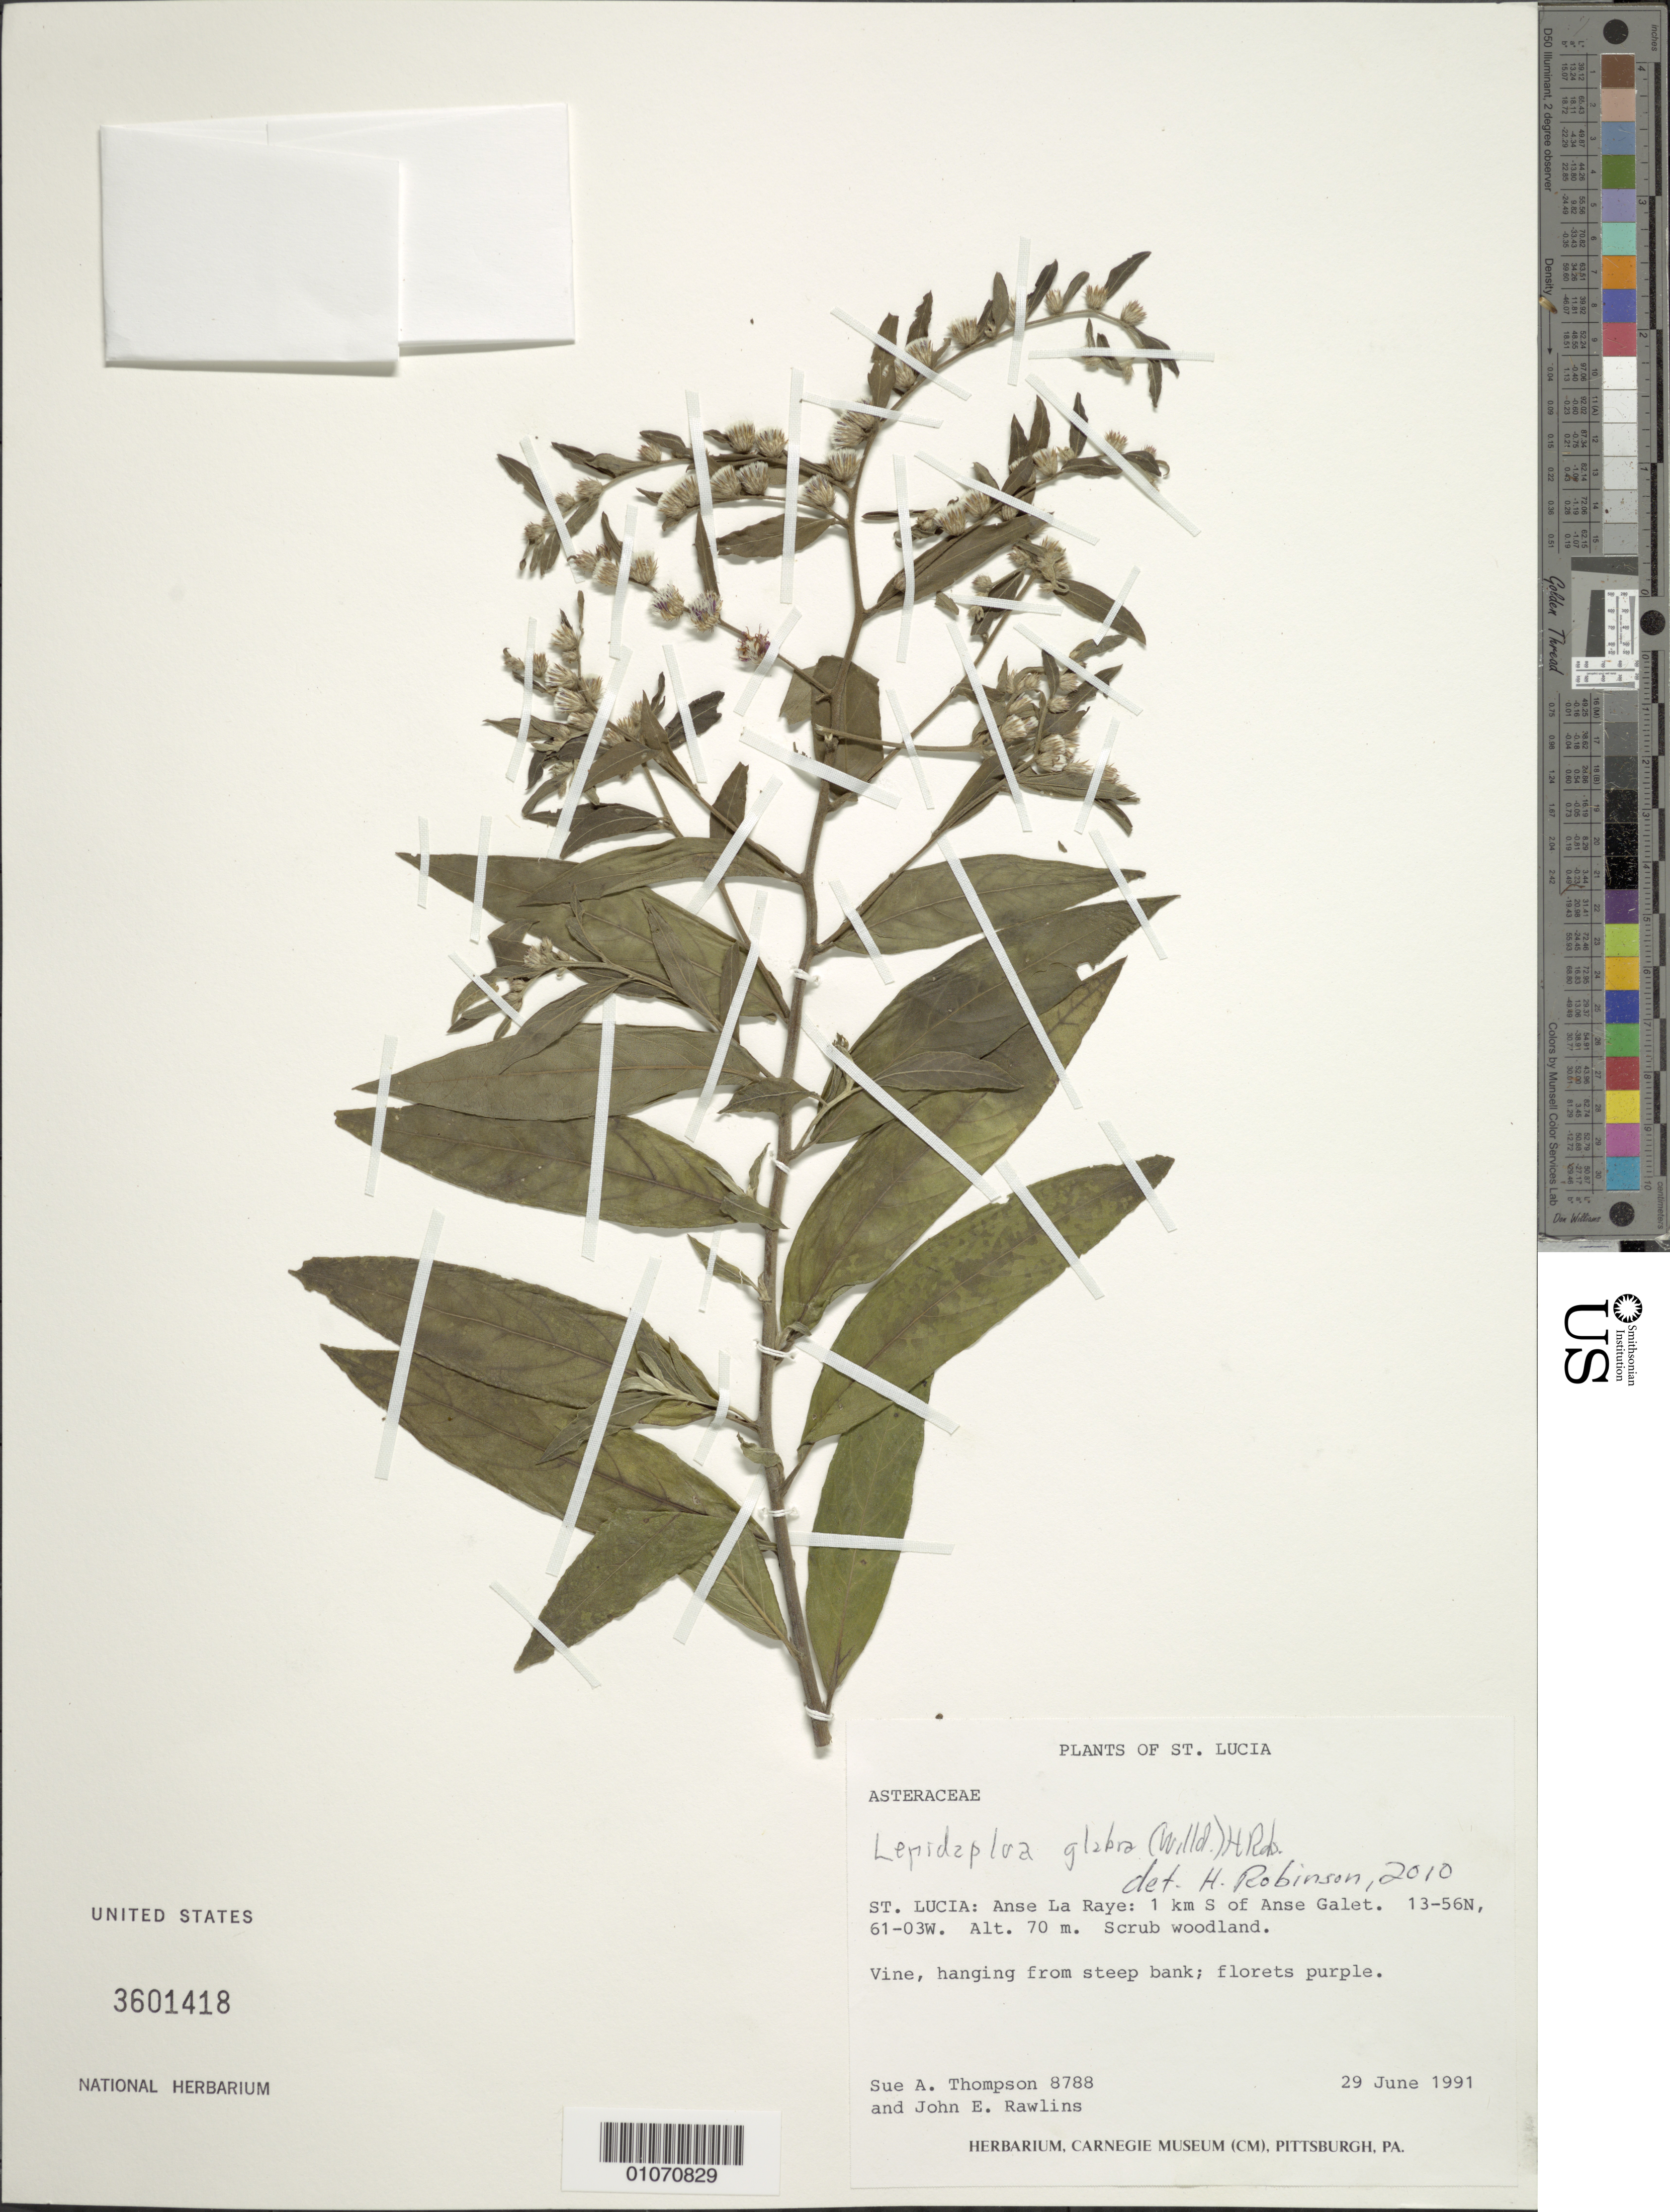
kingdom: Plantae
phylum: Tracheophyta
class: Magnoliopsida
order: Asterales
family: Asteraceae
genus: Lepidaploa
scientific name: Lepidaploa glabra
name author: (Willd.) H. Rob.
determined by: Robinson, Harold E., (US)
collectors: S. A. Thompson & J. Rawlins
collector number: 8788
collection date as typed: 29 Jun 1991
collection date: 1991-06-29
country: St. Lucia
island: St. Lucia I.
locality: Anse La Raye, 1 km S of Anse Galet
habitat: Scrub woodland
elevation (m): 70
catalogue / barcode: US 3601418